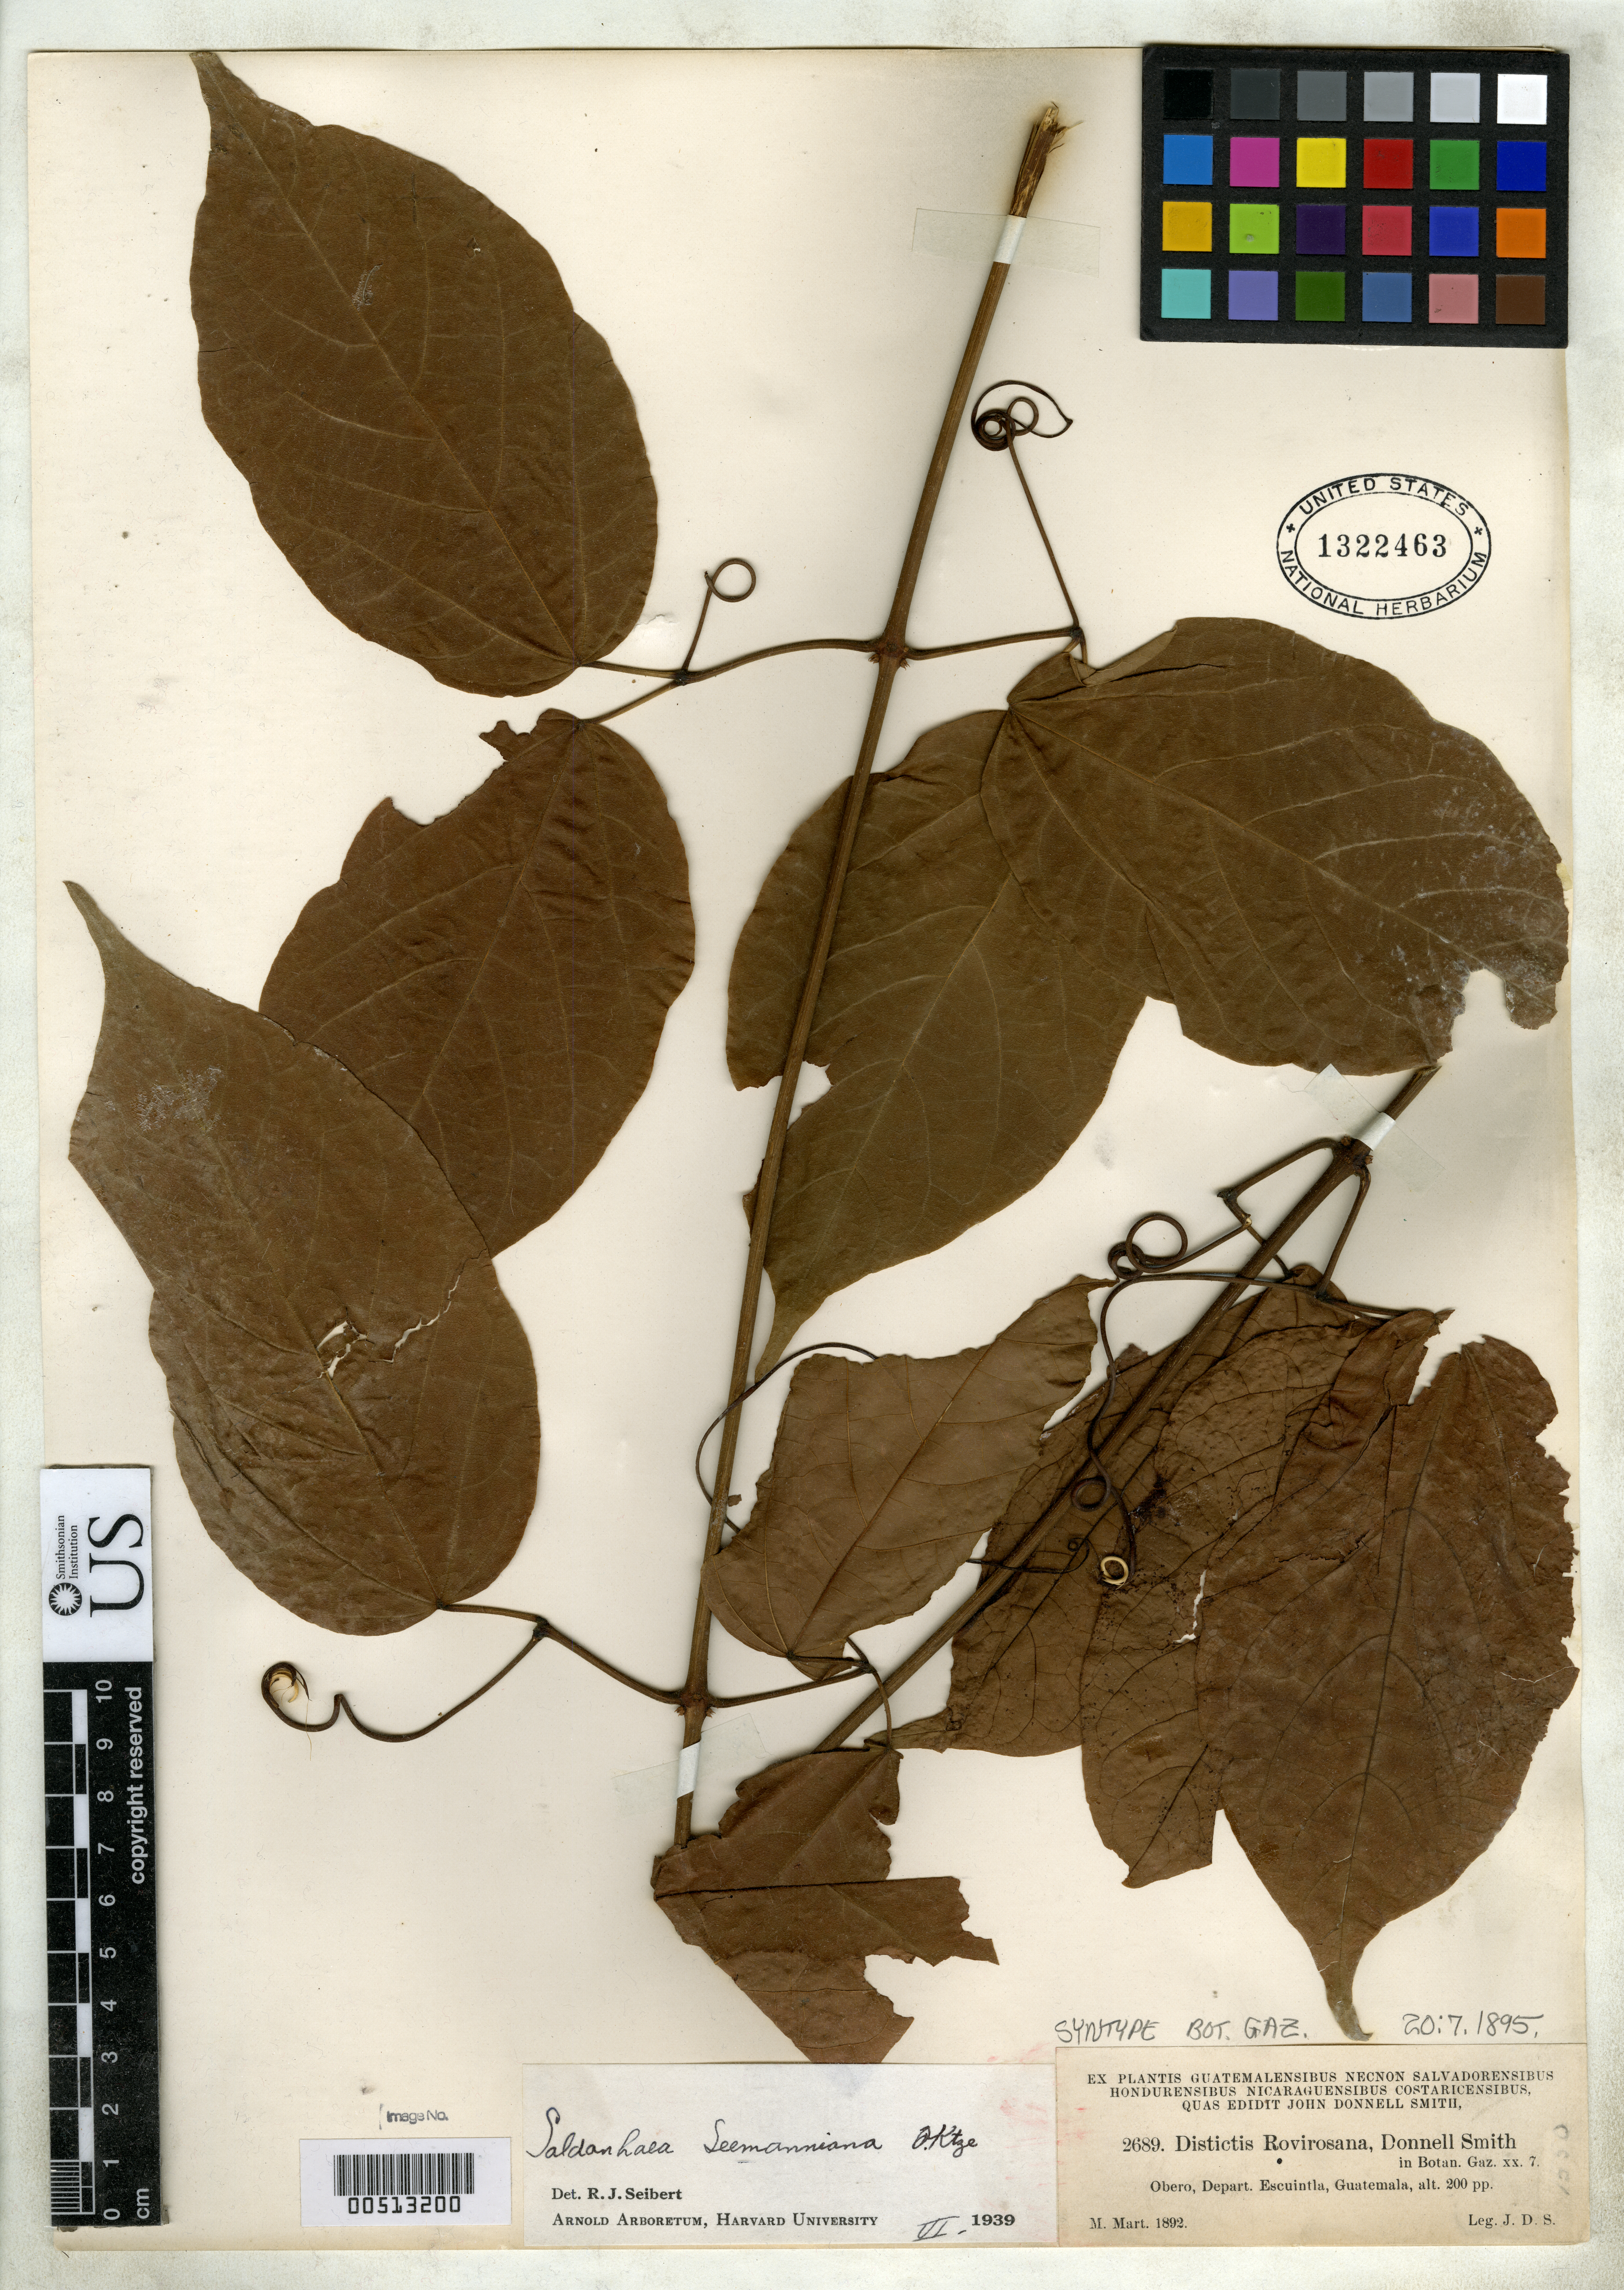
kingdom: Plantae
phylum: Tracheophyta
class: Magnoliopsida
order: Lamiales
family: Bignoniaceae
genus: Distictis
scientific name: Distictis rovirosana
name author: Donn. Sm.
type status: Syntype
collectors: J. Donnell Smith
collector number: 2689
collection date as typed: Mar 1892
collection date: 1892-03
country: Guatemala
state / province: Escuintla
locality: Obero.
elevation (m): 61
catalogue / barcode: US 1322463